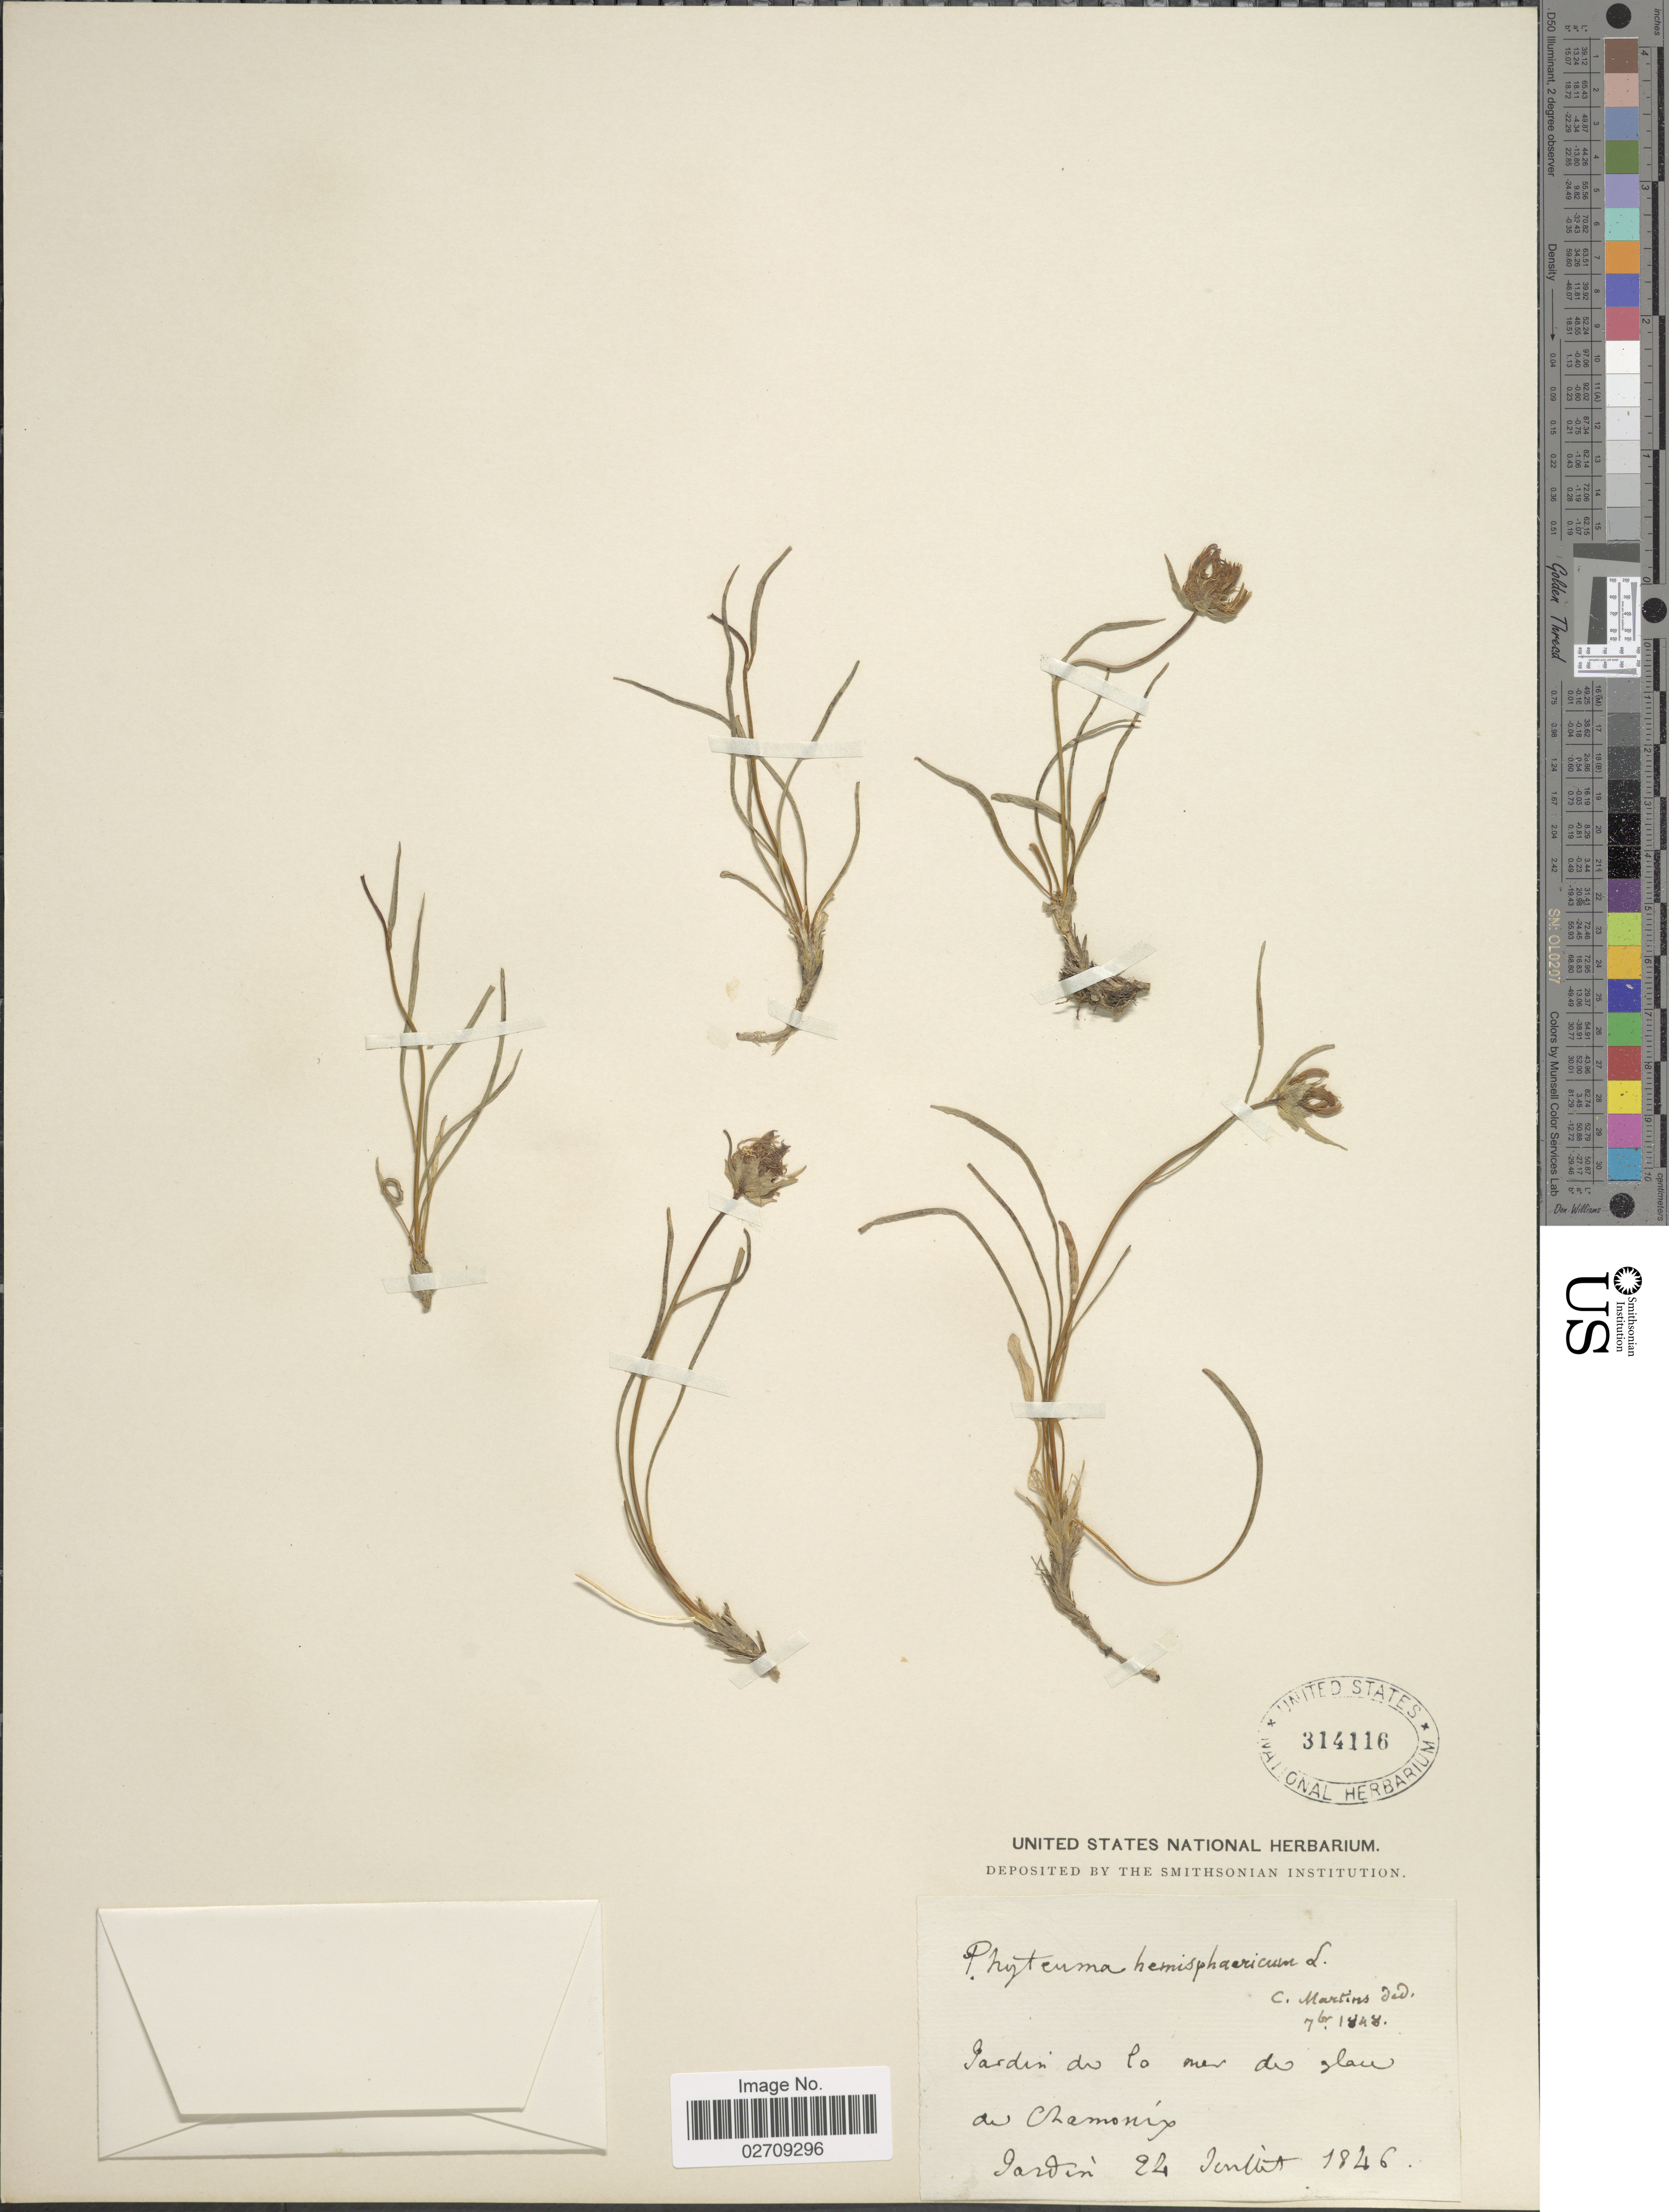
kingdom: Plantae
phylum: Tracheophyta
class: Magnoliopsida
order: Asterales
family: Campanulaceae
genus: Phyteuma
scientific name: Phyteuma hemisphaericum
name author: L.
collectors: C. F. Martins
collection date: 1846-07-24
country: France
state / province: Auvergne-Rhône-Alpes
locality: Gardin du la mer do glau du Chamonix, Gardin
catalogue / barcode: US 314116